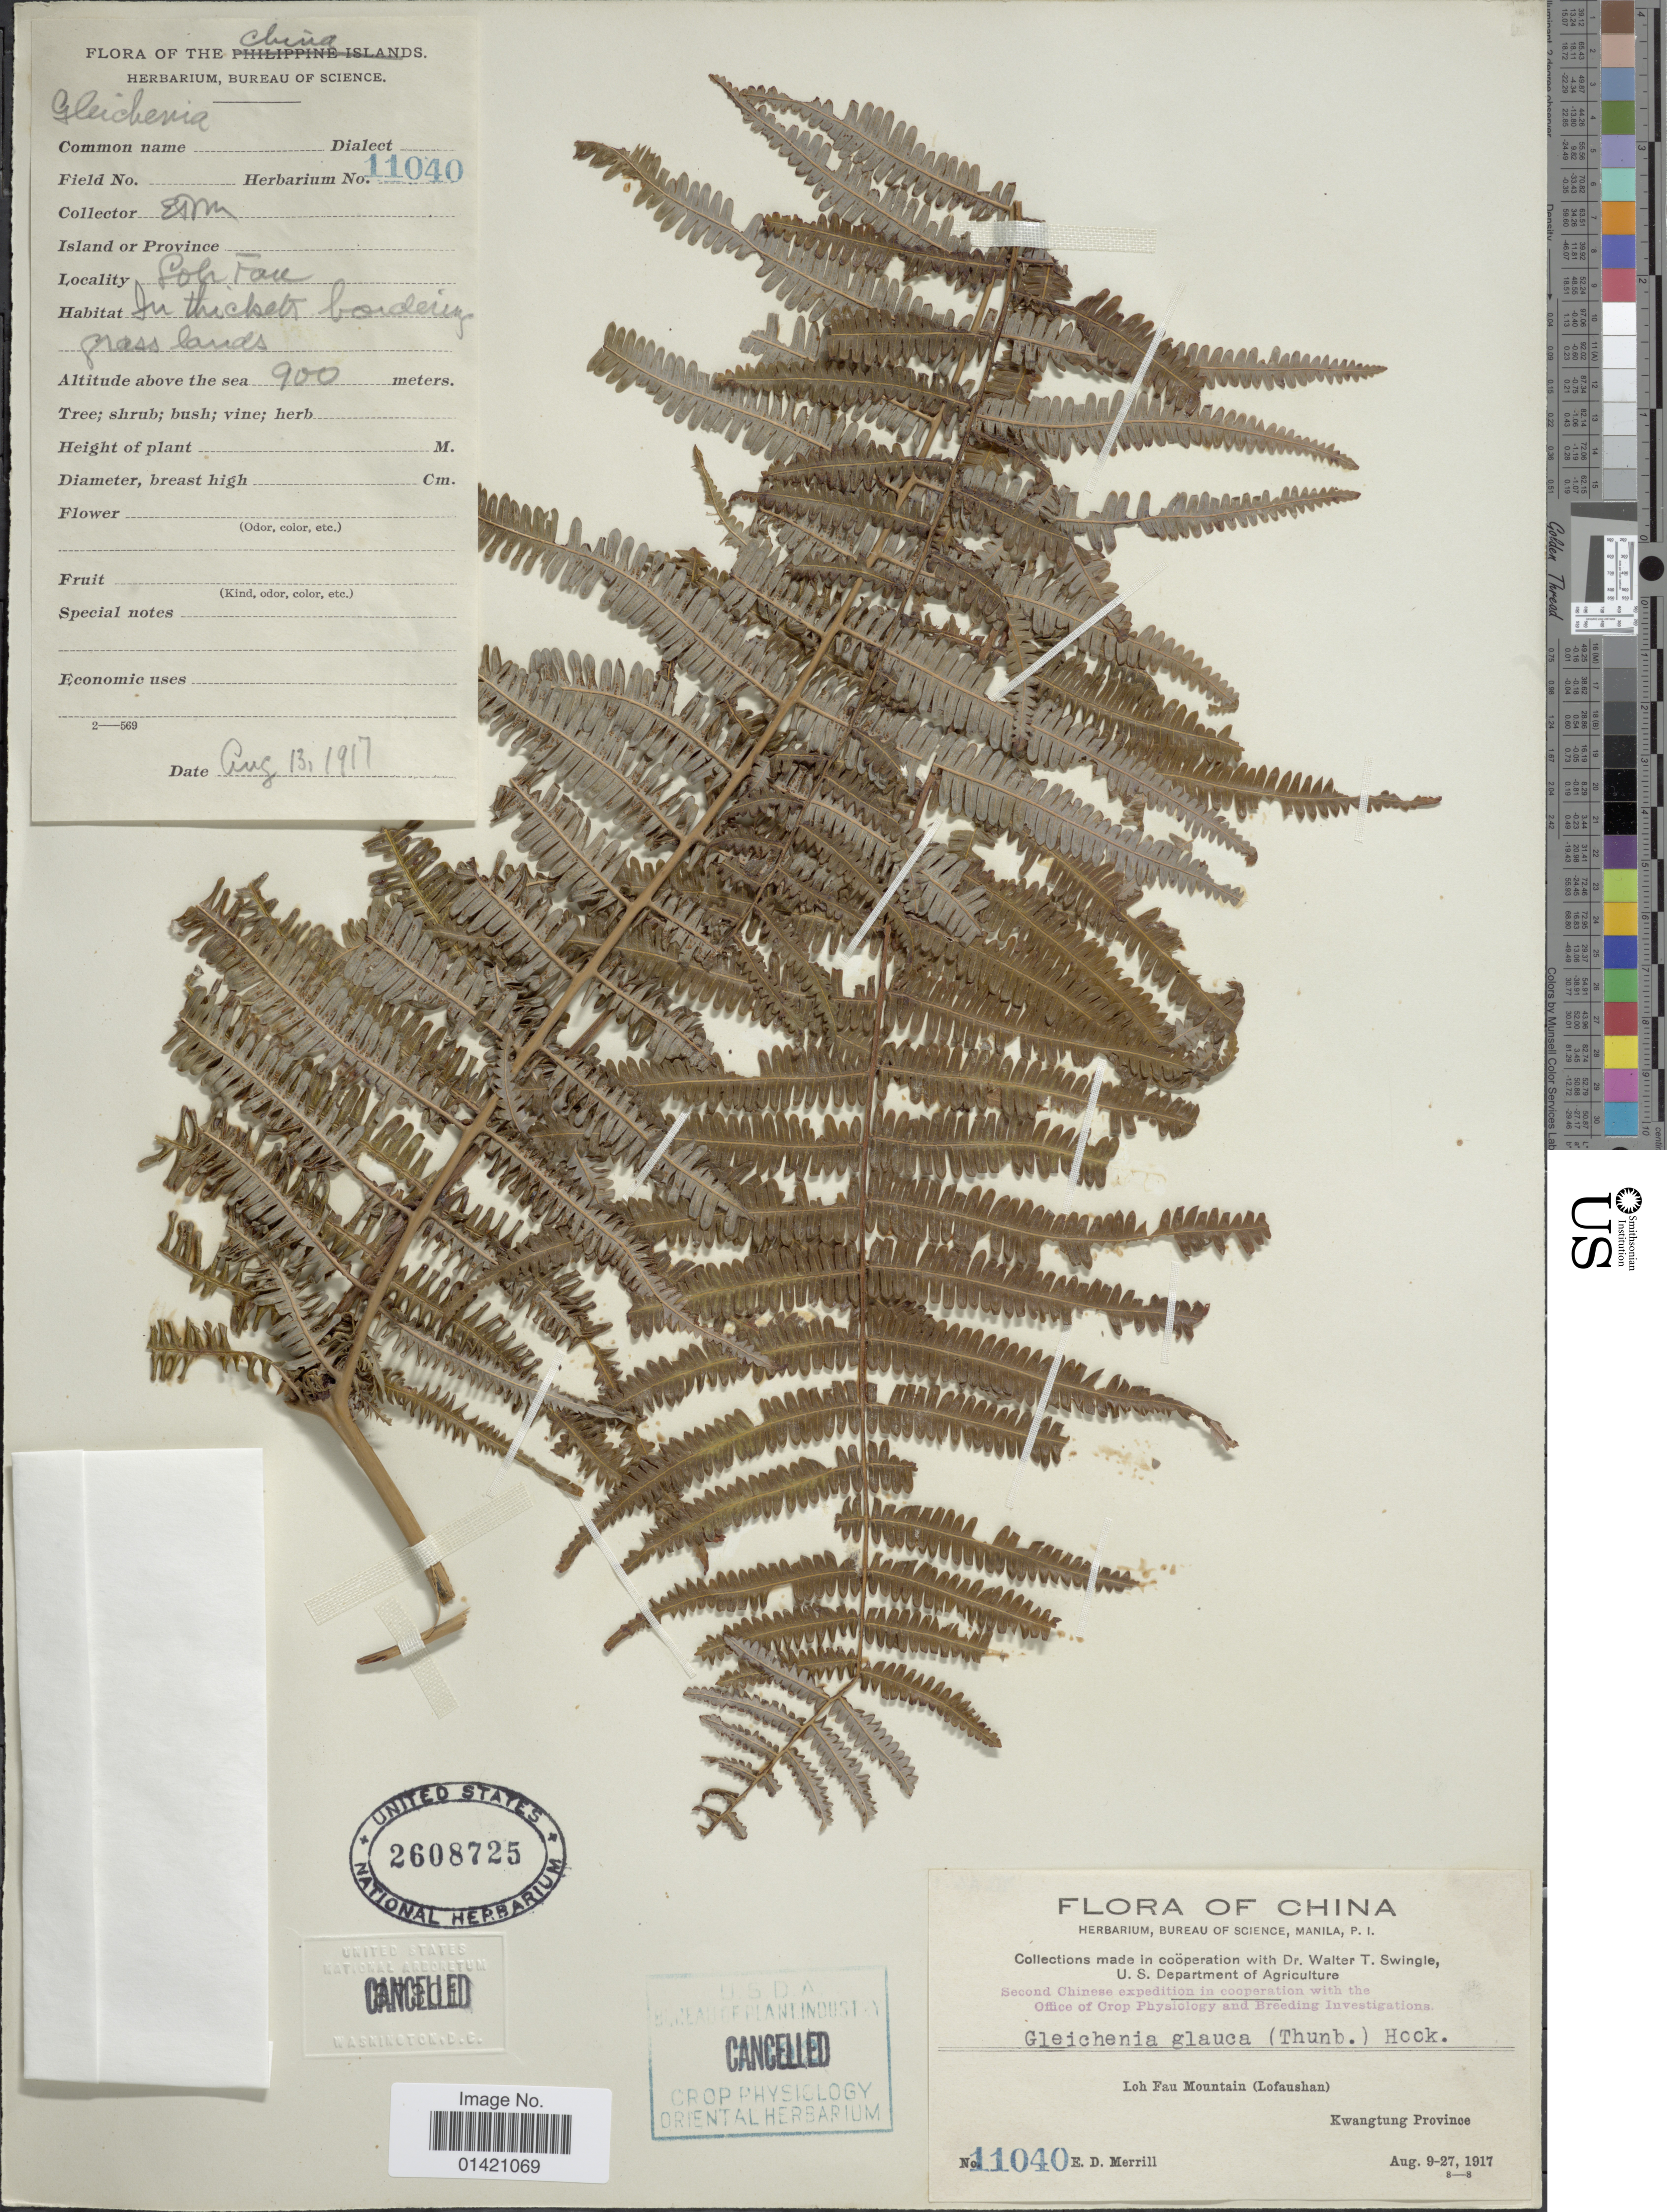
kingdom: Plantae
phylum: Tracheophyta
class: Polypodiopsida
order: Gleicheniales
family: Gleicheniaceae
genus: Diplopterygium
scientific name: Diplopterygium glaucum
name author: (Thunb. ex Houtt.) Nakai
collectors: E. D. Merrill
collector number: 11040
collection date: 1917-08-09/1917-08-27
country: China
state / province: Guangdong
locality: Loh Fau Mountain (Lofaushan) Kwangtung Province.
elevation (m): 900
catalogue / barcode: US 2608725